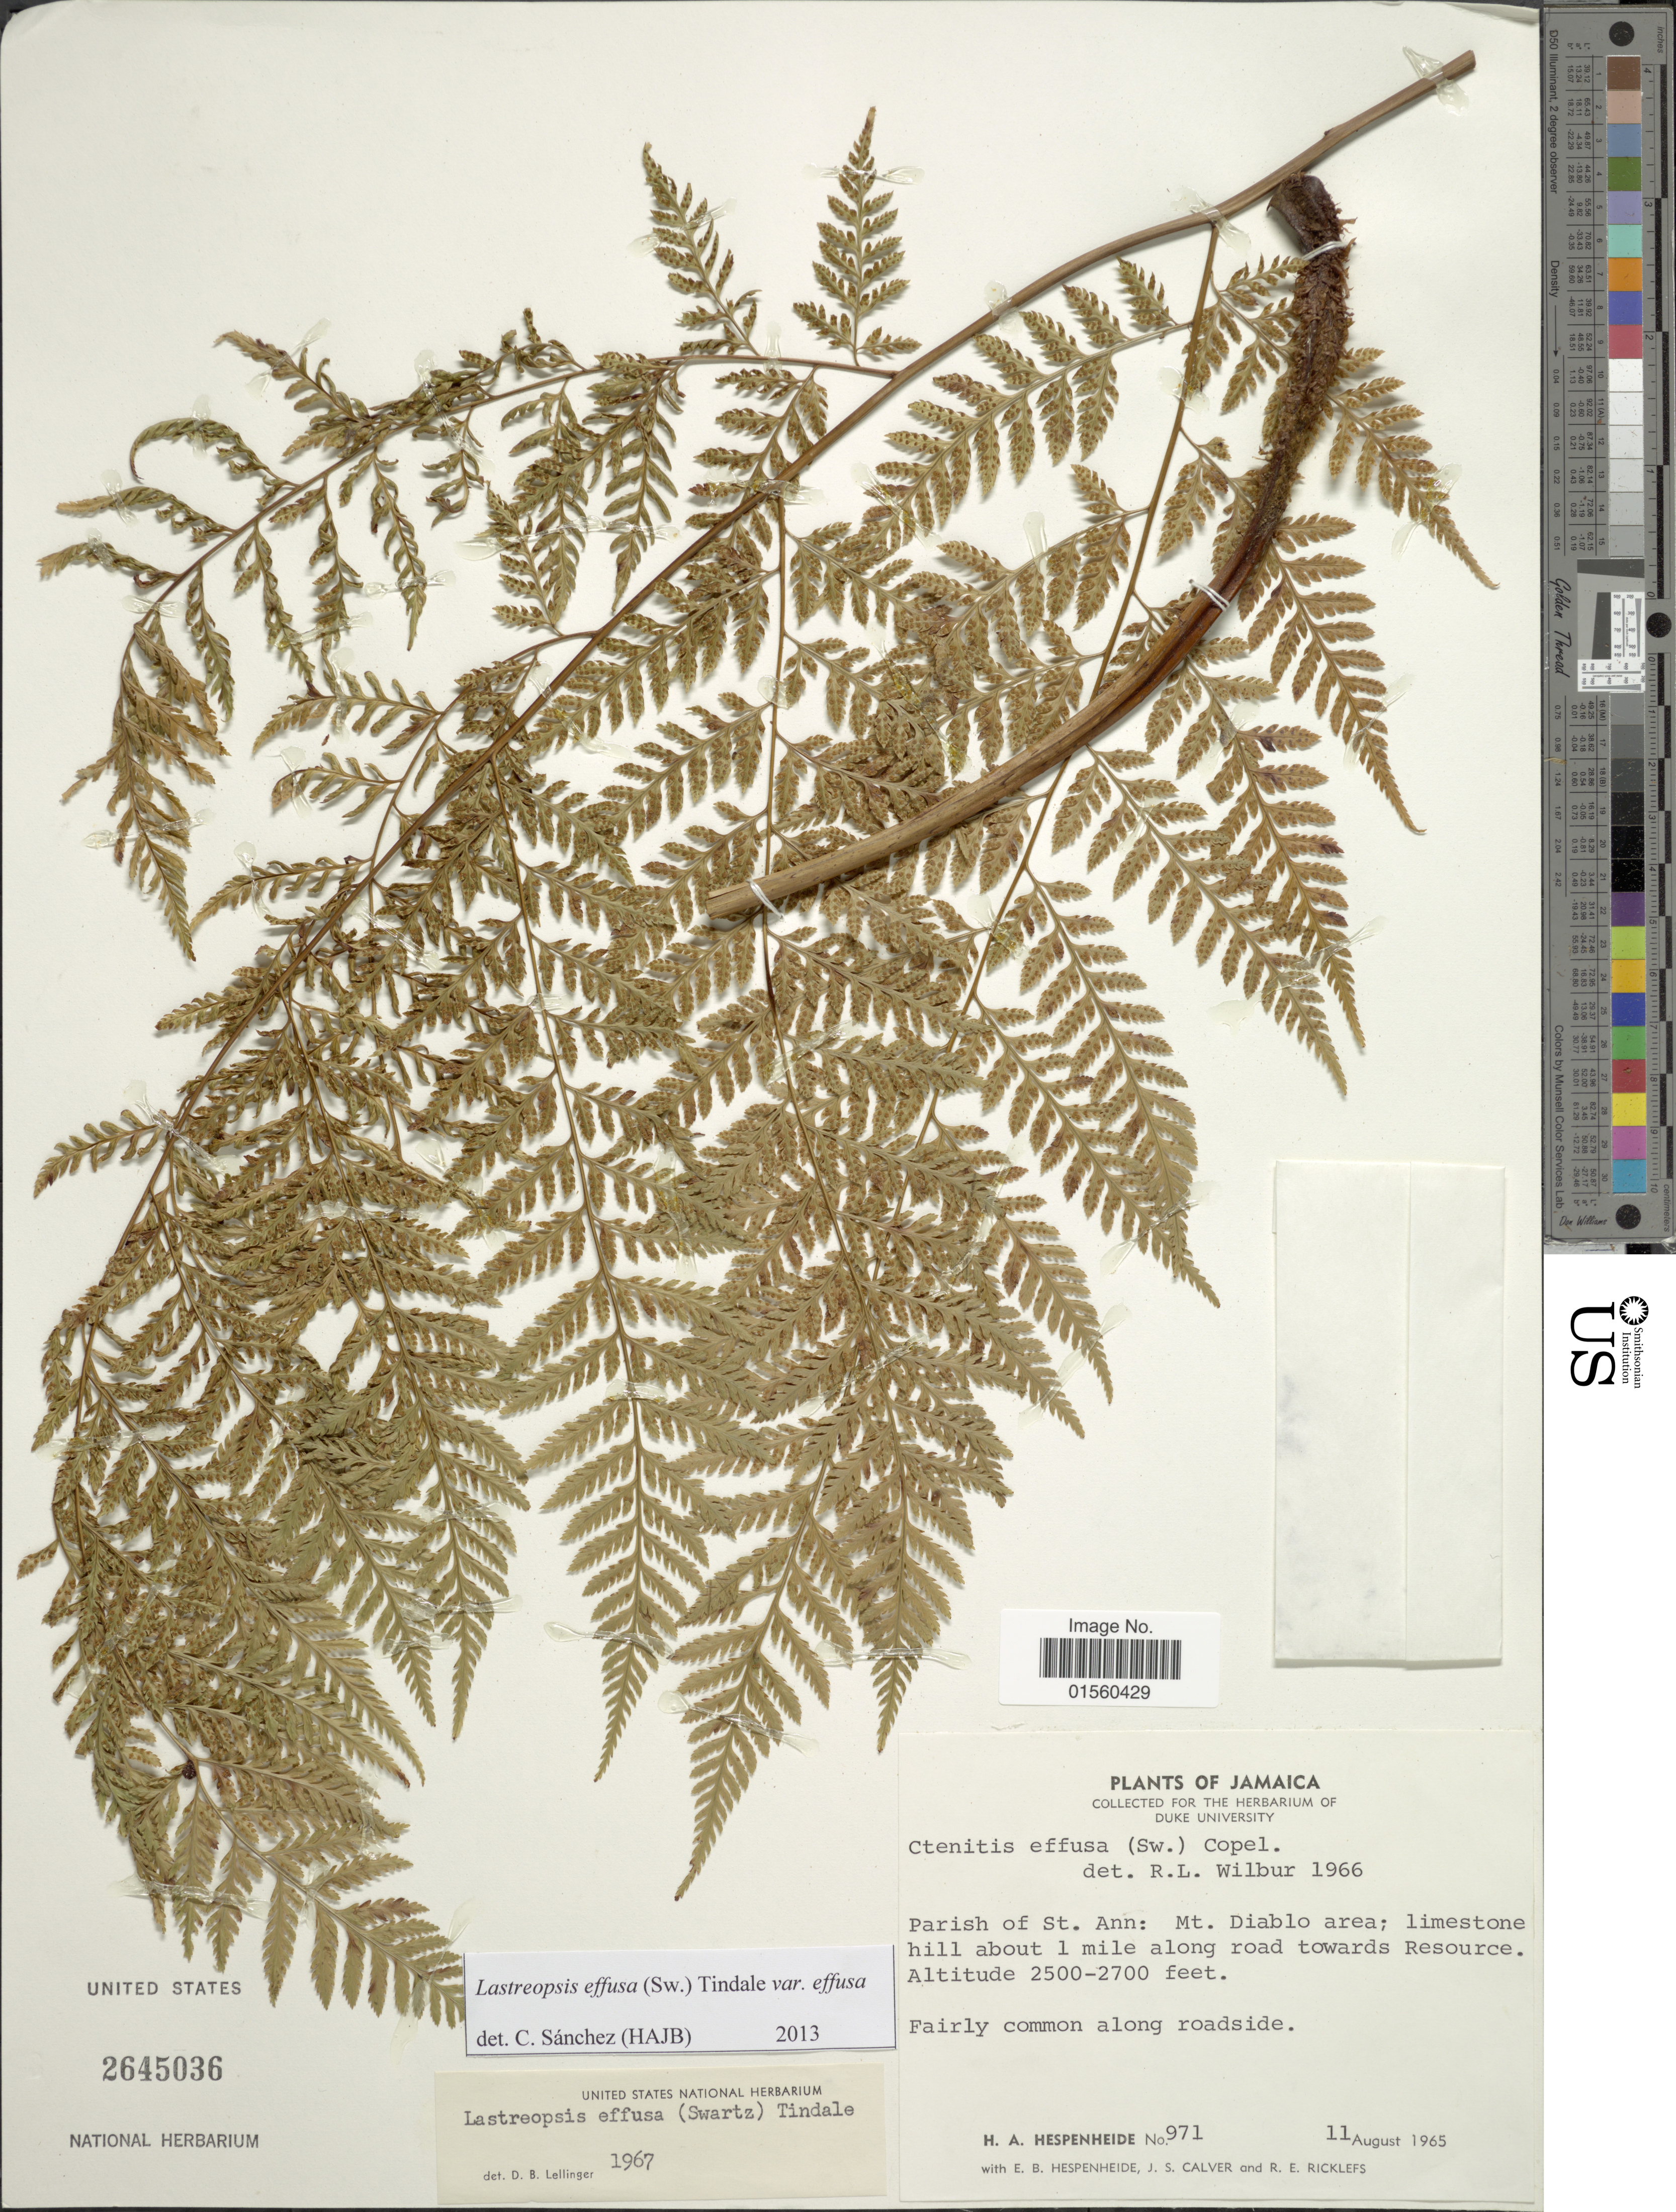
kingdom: Plantae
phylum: Tracheophyta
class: Polypodiopsida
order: Polypodiales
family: Dryopteridaceae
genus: Parapolystichum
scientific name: Parapolystichum effusum var. effusum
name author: (Sw.) Ching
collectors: H. A. Hespenheide, E. Hespenheide, J. Calver & R. Ricklefs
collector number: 971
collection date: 1965-08-11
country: Jamaica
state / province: Saint Ann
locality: Parish of St. Ann: Mt. Diablo area; limestone hill about 1 mile along road towards Resource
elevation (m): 762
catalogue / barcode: US 2645036